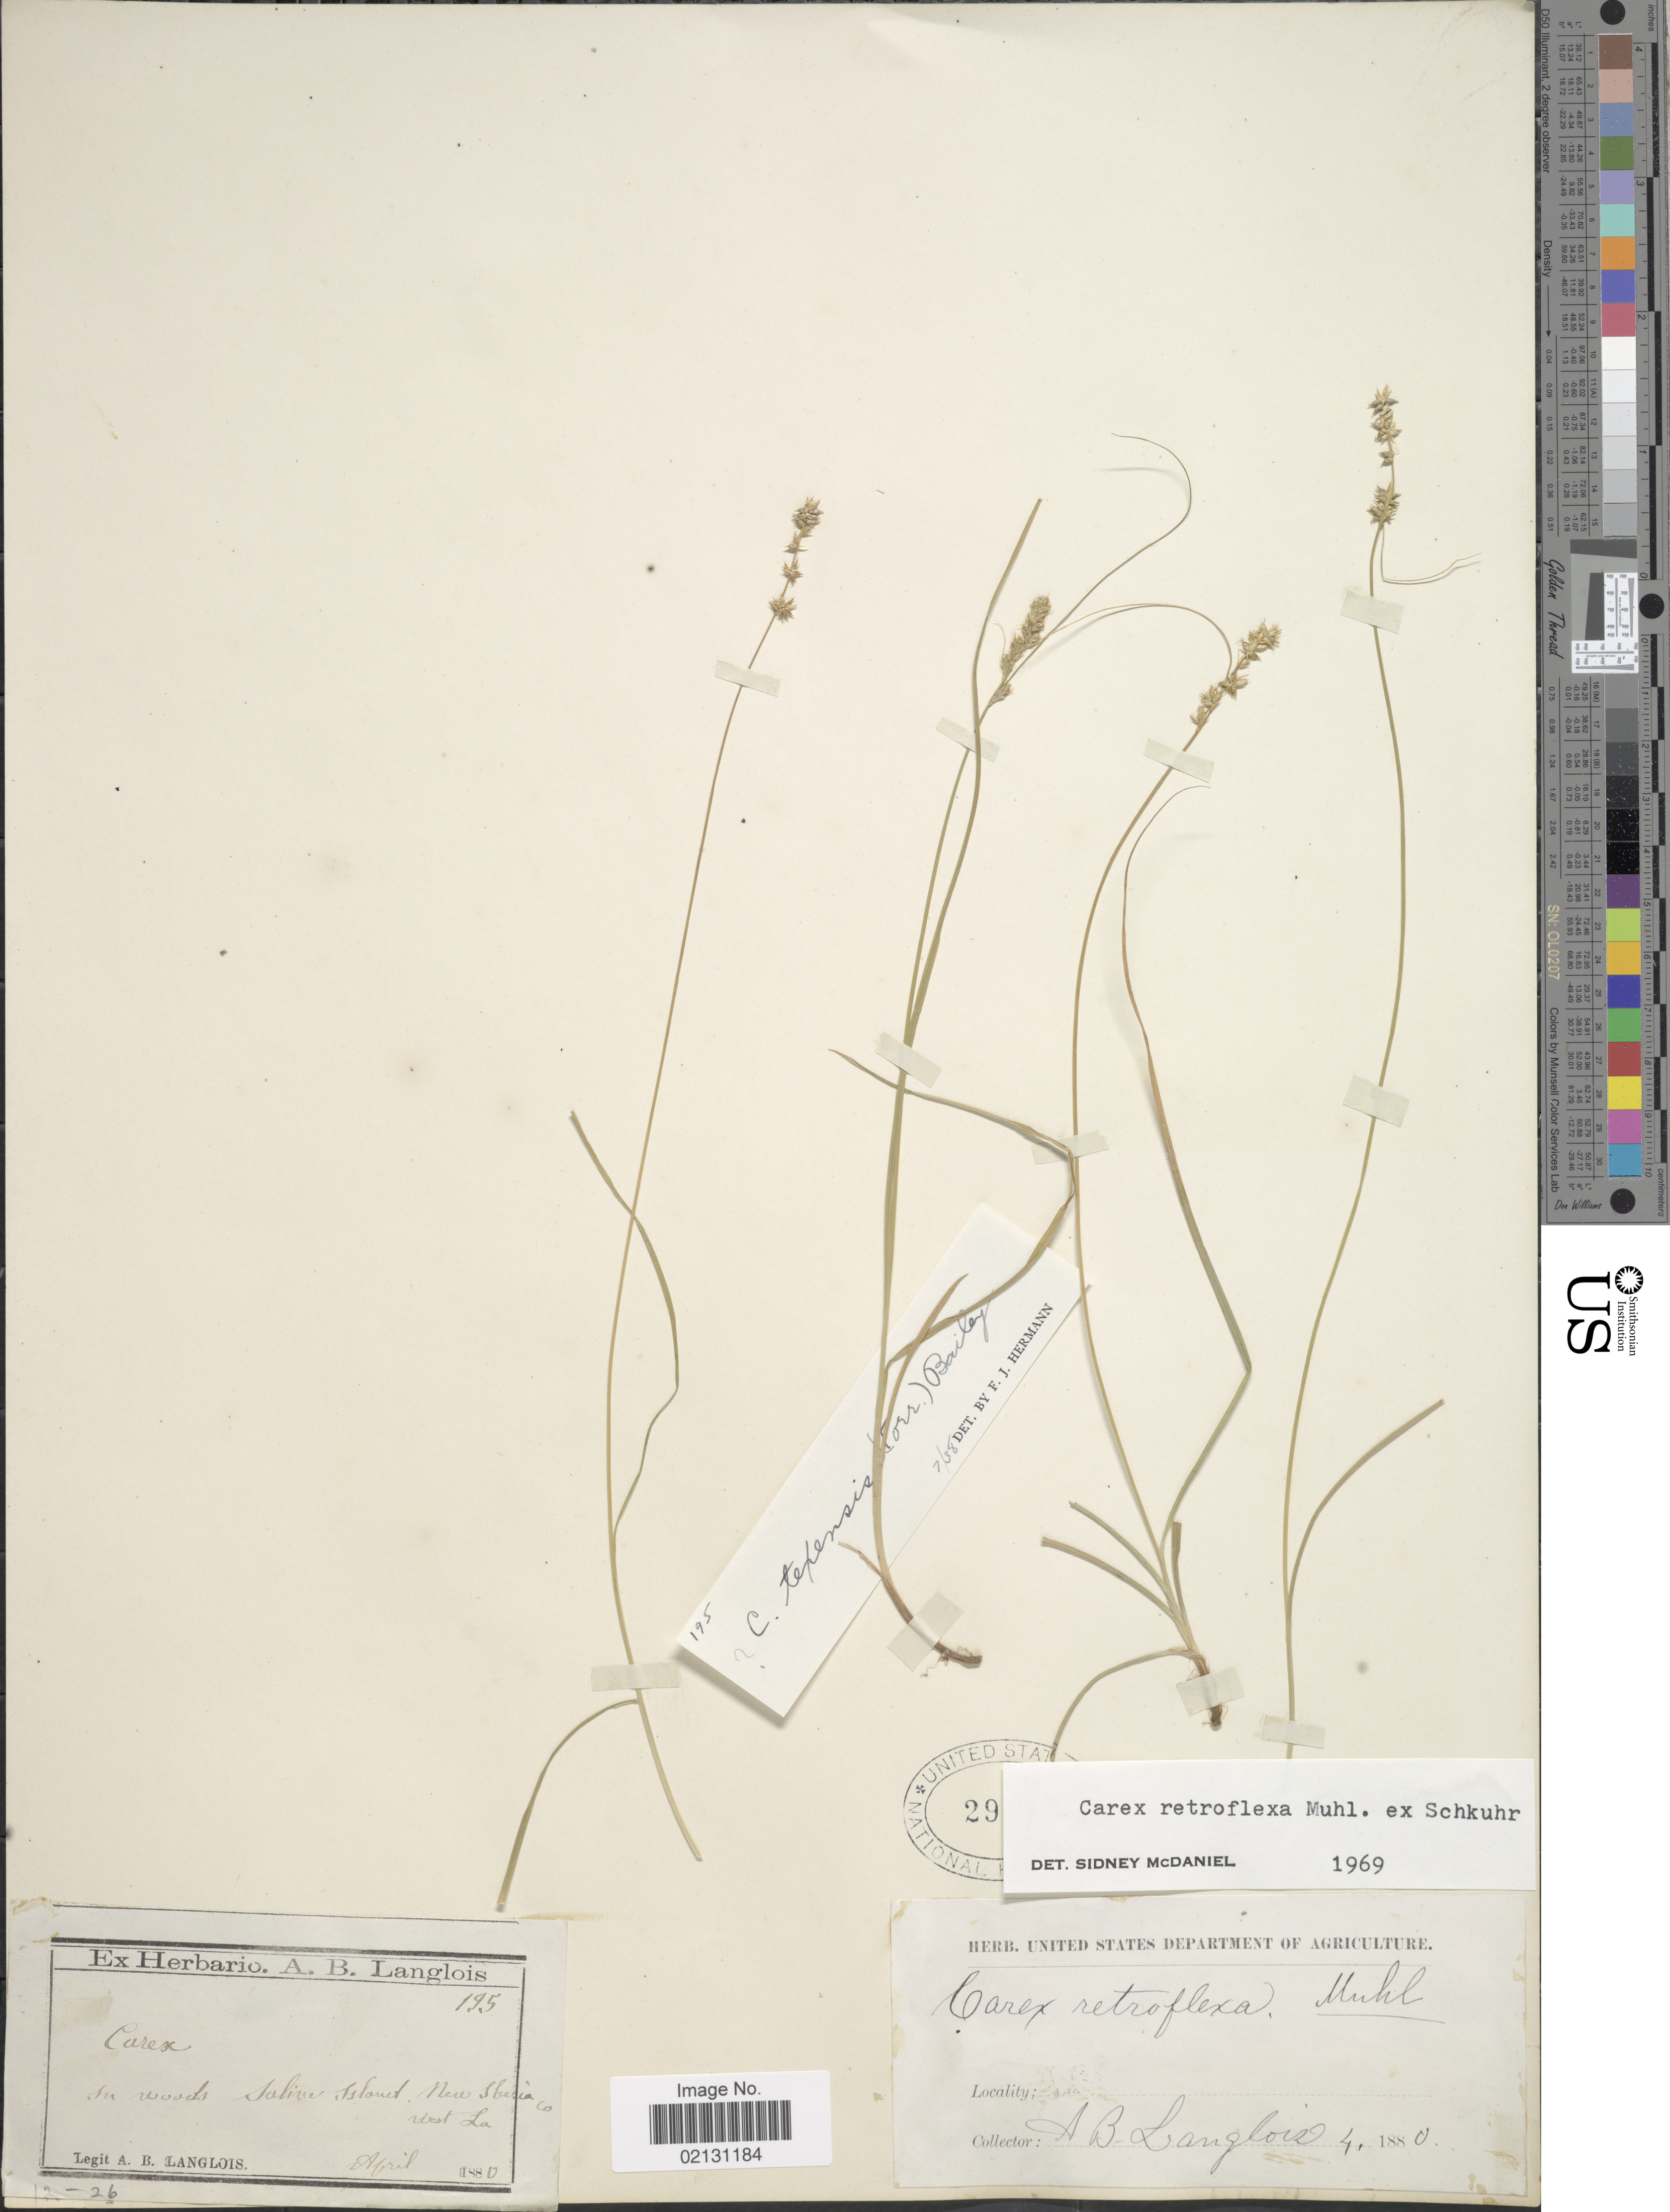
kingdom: Plantae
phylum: Tracheophyta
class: Liliopsida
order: Poales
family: Cyperaceae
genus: Carex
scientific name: Carex retroflexa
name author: Muhl. ex Willd.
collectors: A. Langlois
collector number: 195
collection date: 1880-04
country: United States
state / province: Louisiana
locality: In woods Saline Island, New Iberia Co, West La.